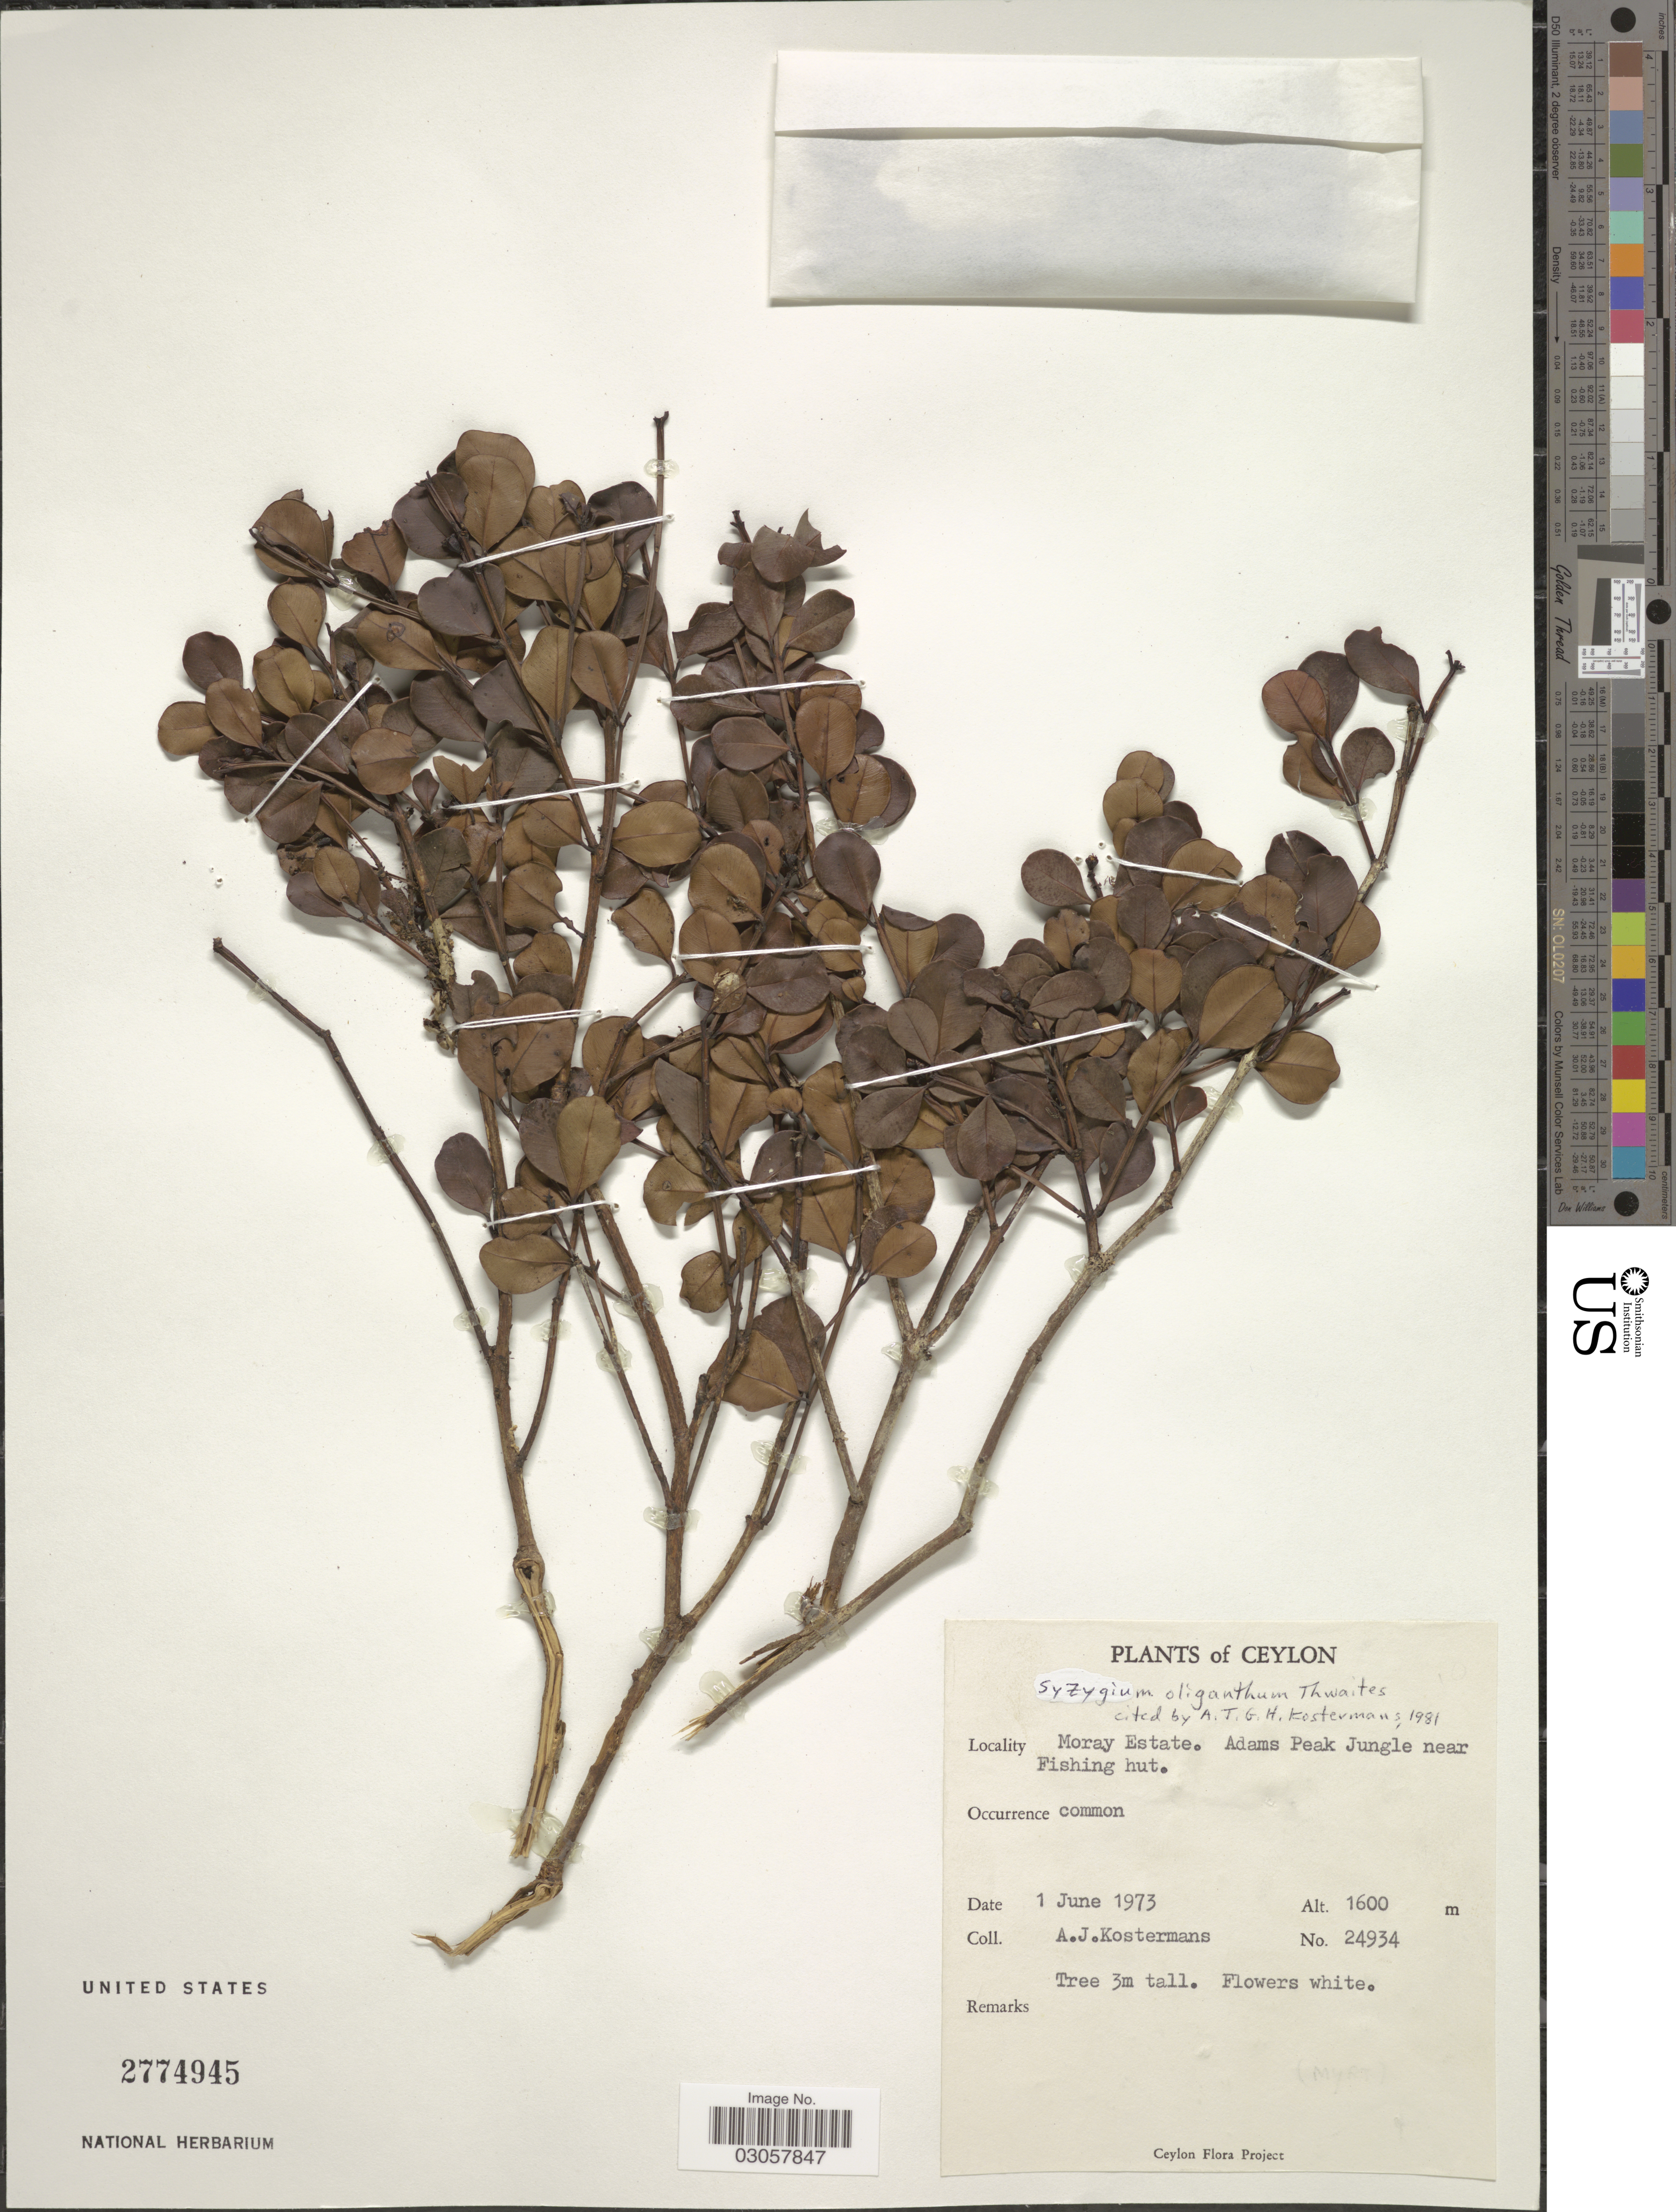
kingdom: Plantae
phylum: Tracheophyta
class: Magnoliopsida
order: Myrtales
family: Myrtaceae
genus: Syzygium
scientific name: Syzygium oliganthum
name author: Thwaites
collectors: A. J. G. Kostermans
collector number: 24934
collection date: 1973-06-01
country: Sri Lanka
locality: Ceylon. Moray Estate. Adams Peak Jungle near Fishing hut.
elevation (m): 1600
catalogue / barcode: US 2774945